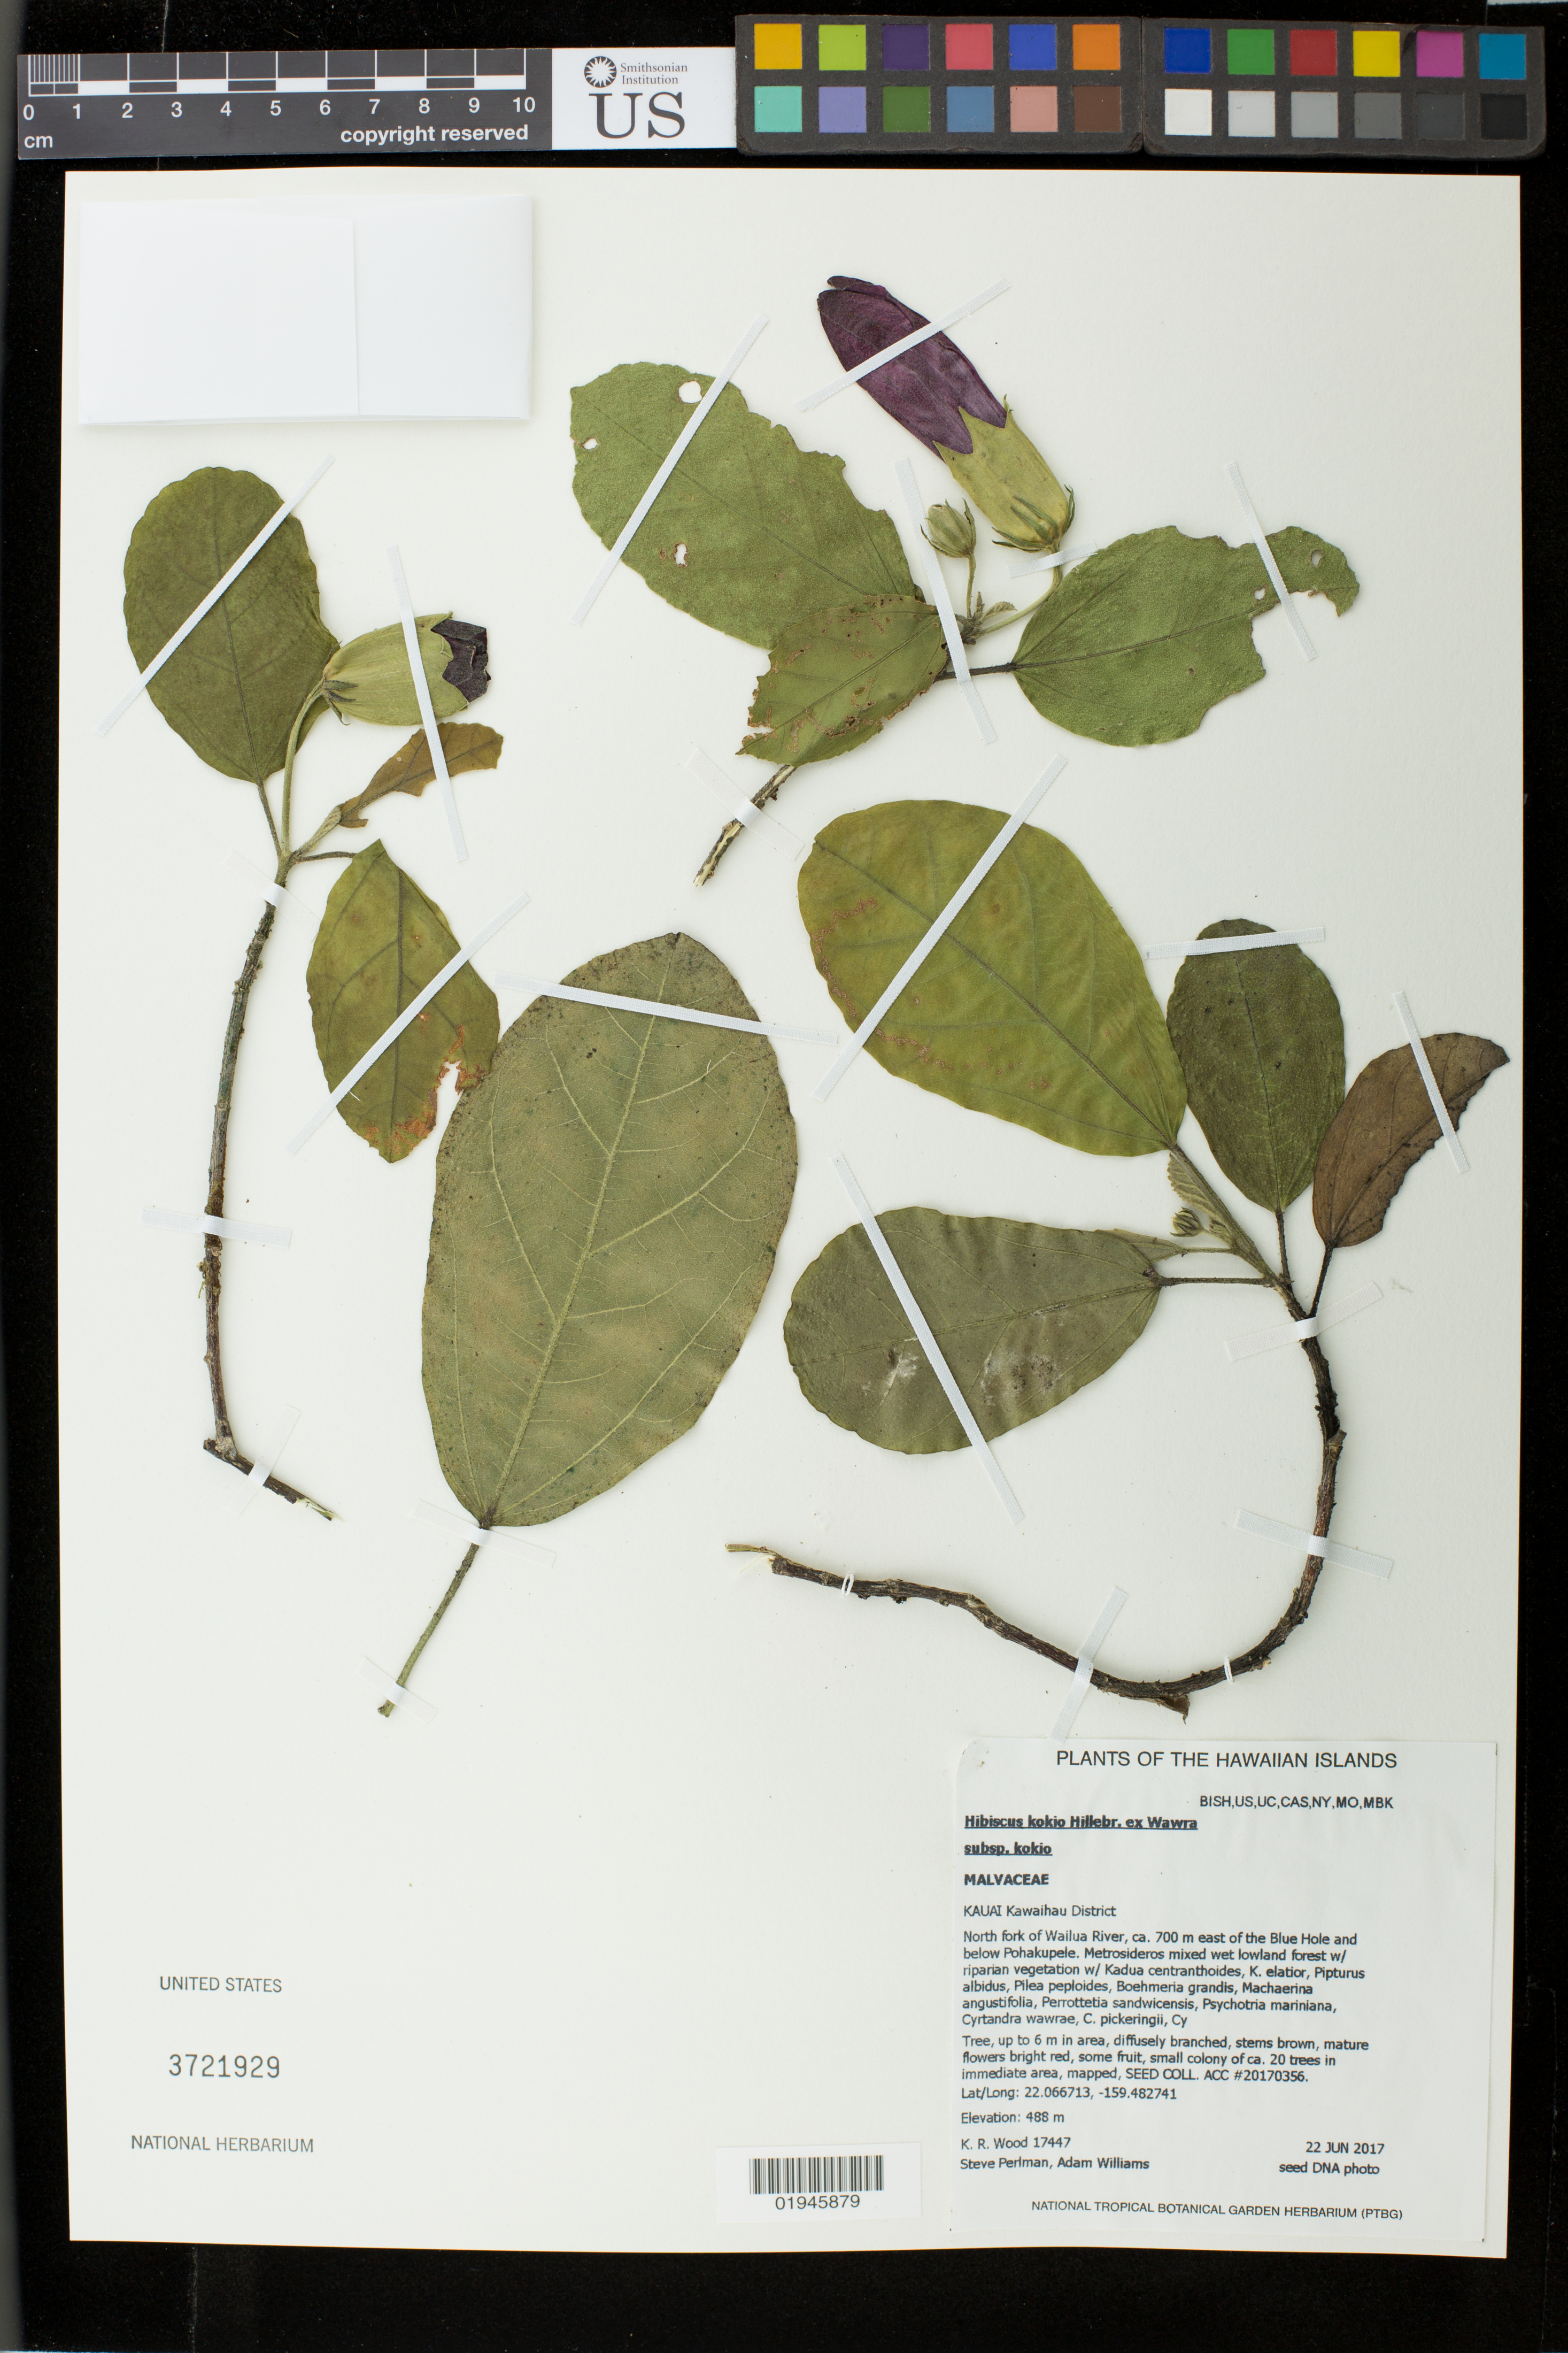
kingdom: Plantae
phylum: Tracheophyta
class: Magnoliopsida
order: Malvales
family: Malvaceae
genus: Hibiscus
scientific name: Hibiscus kokio subsp. kokio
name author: Hillebr. ex Wawra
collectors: K. R. Wood, S. P. Perlman & A. Williams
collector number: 17447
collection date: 2017-06-22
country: United States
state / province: Hawaii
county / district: Kauai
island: Kaua'i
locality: Kawaihau District, north fork of Wailua River, ca. 700 m east of the Blue Hole and below Pohakupele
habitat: Mexed wet lowland forest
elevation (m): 488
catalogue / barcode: US 3721929